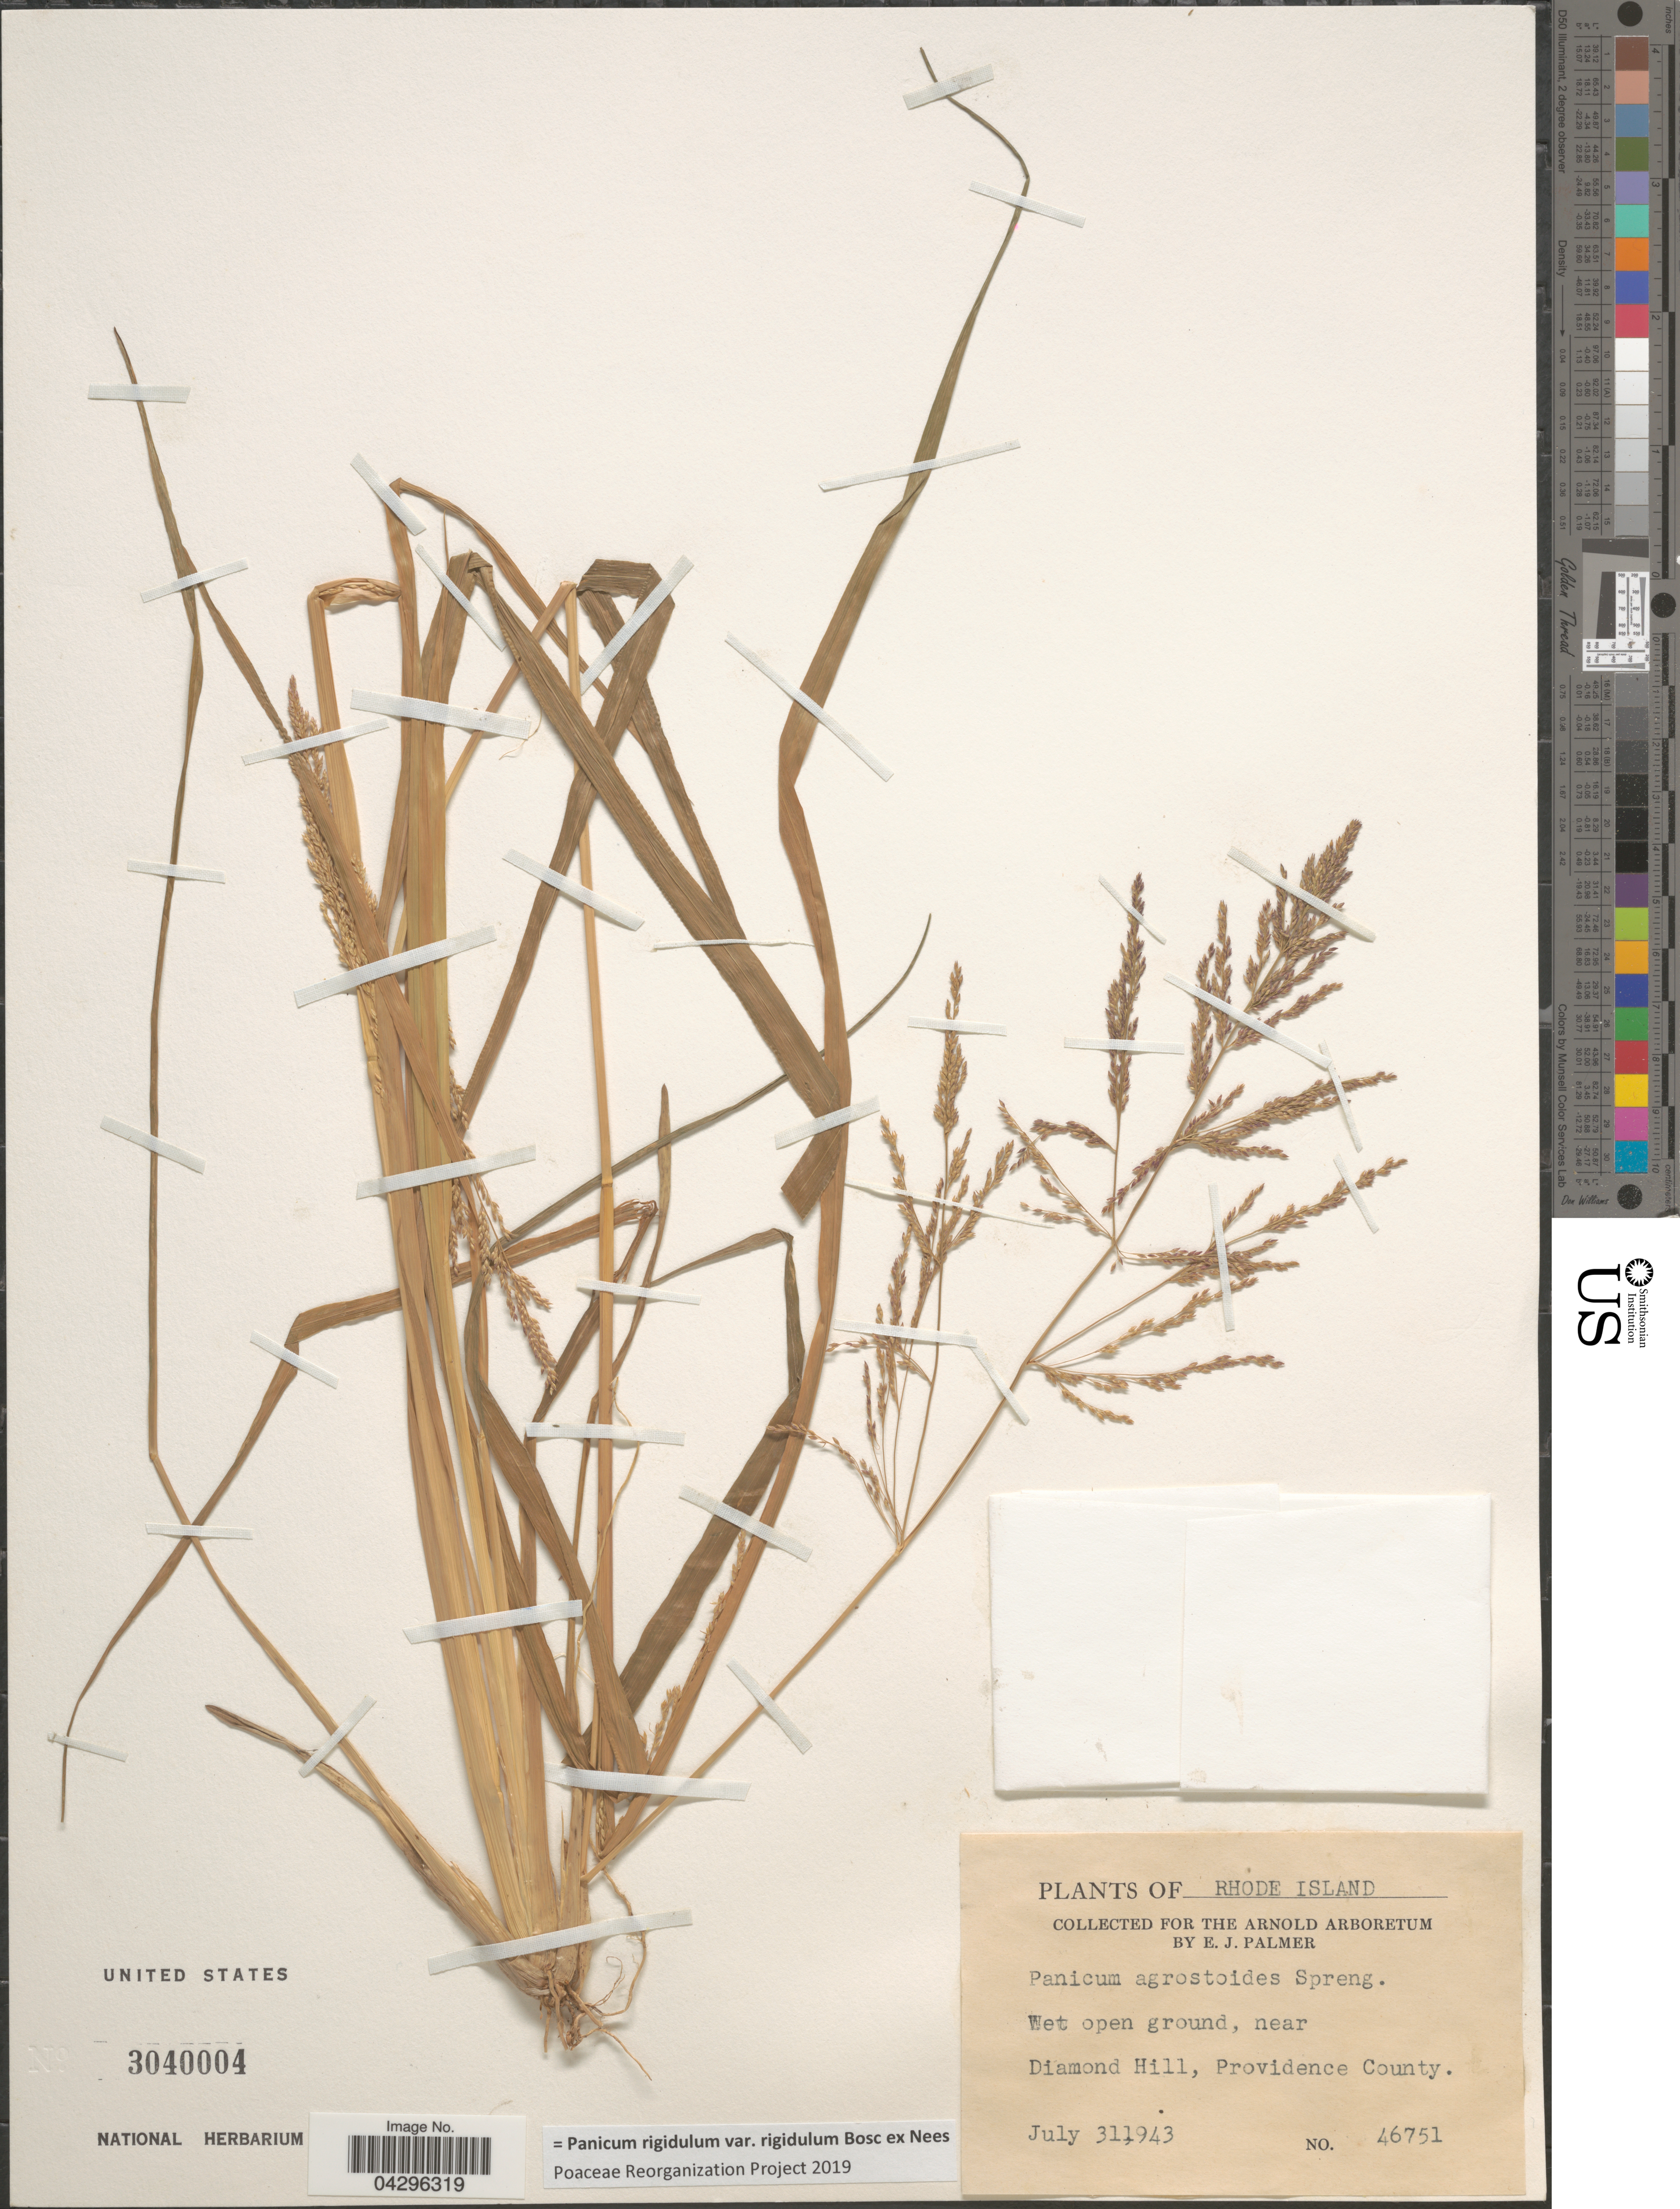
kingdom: Plantae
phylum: Tracheophyta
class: Liliopsida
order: Poales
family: Poaceae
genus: Panicum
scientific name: Panicum rigidulum var. rigidulum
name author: Bosc ex Nees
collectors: E. J. Palmer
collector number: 46751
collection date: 1943-07-31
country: United States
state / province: Rhode Island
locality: Wet open ground, near Diamond Hill, Providence County.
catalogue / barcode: US 3040004